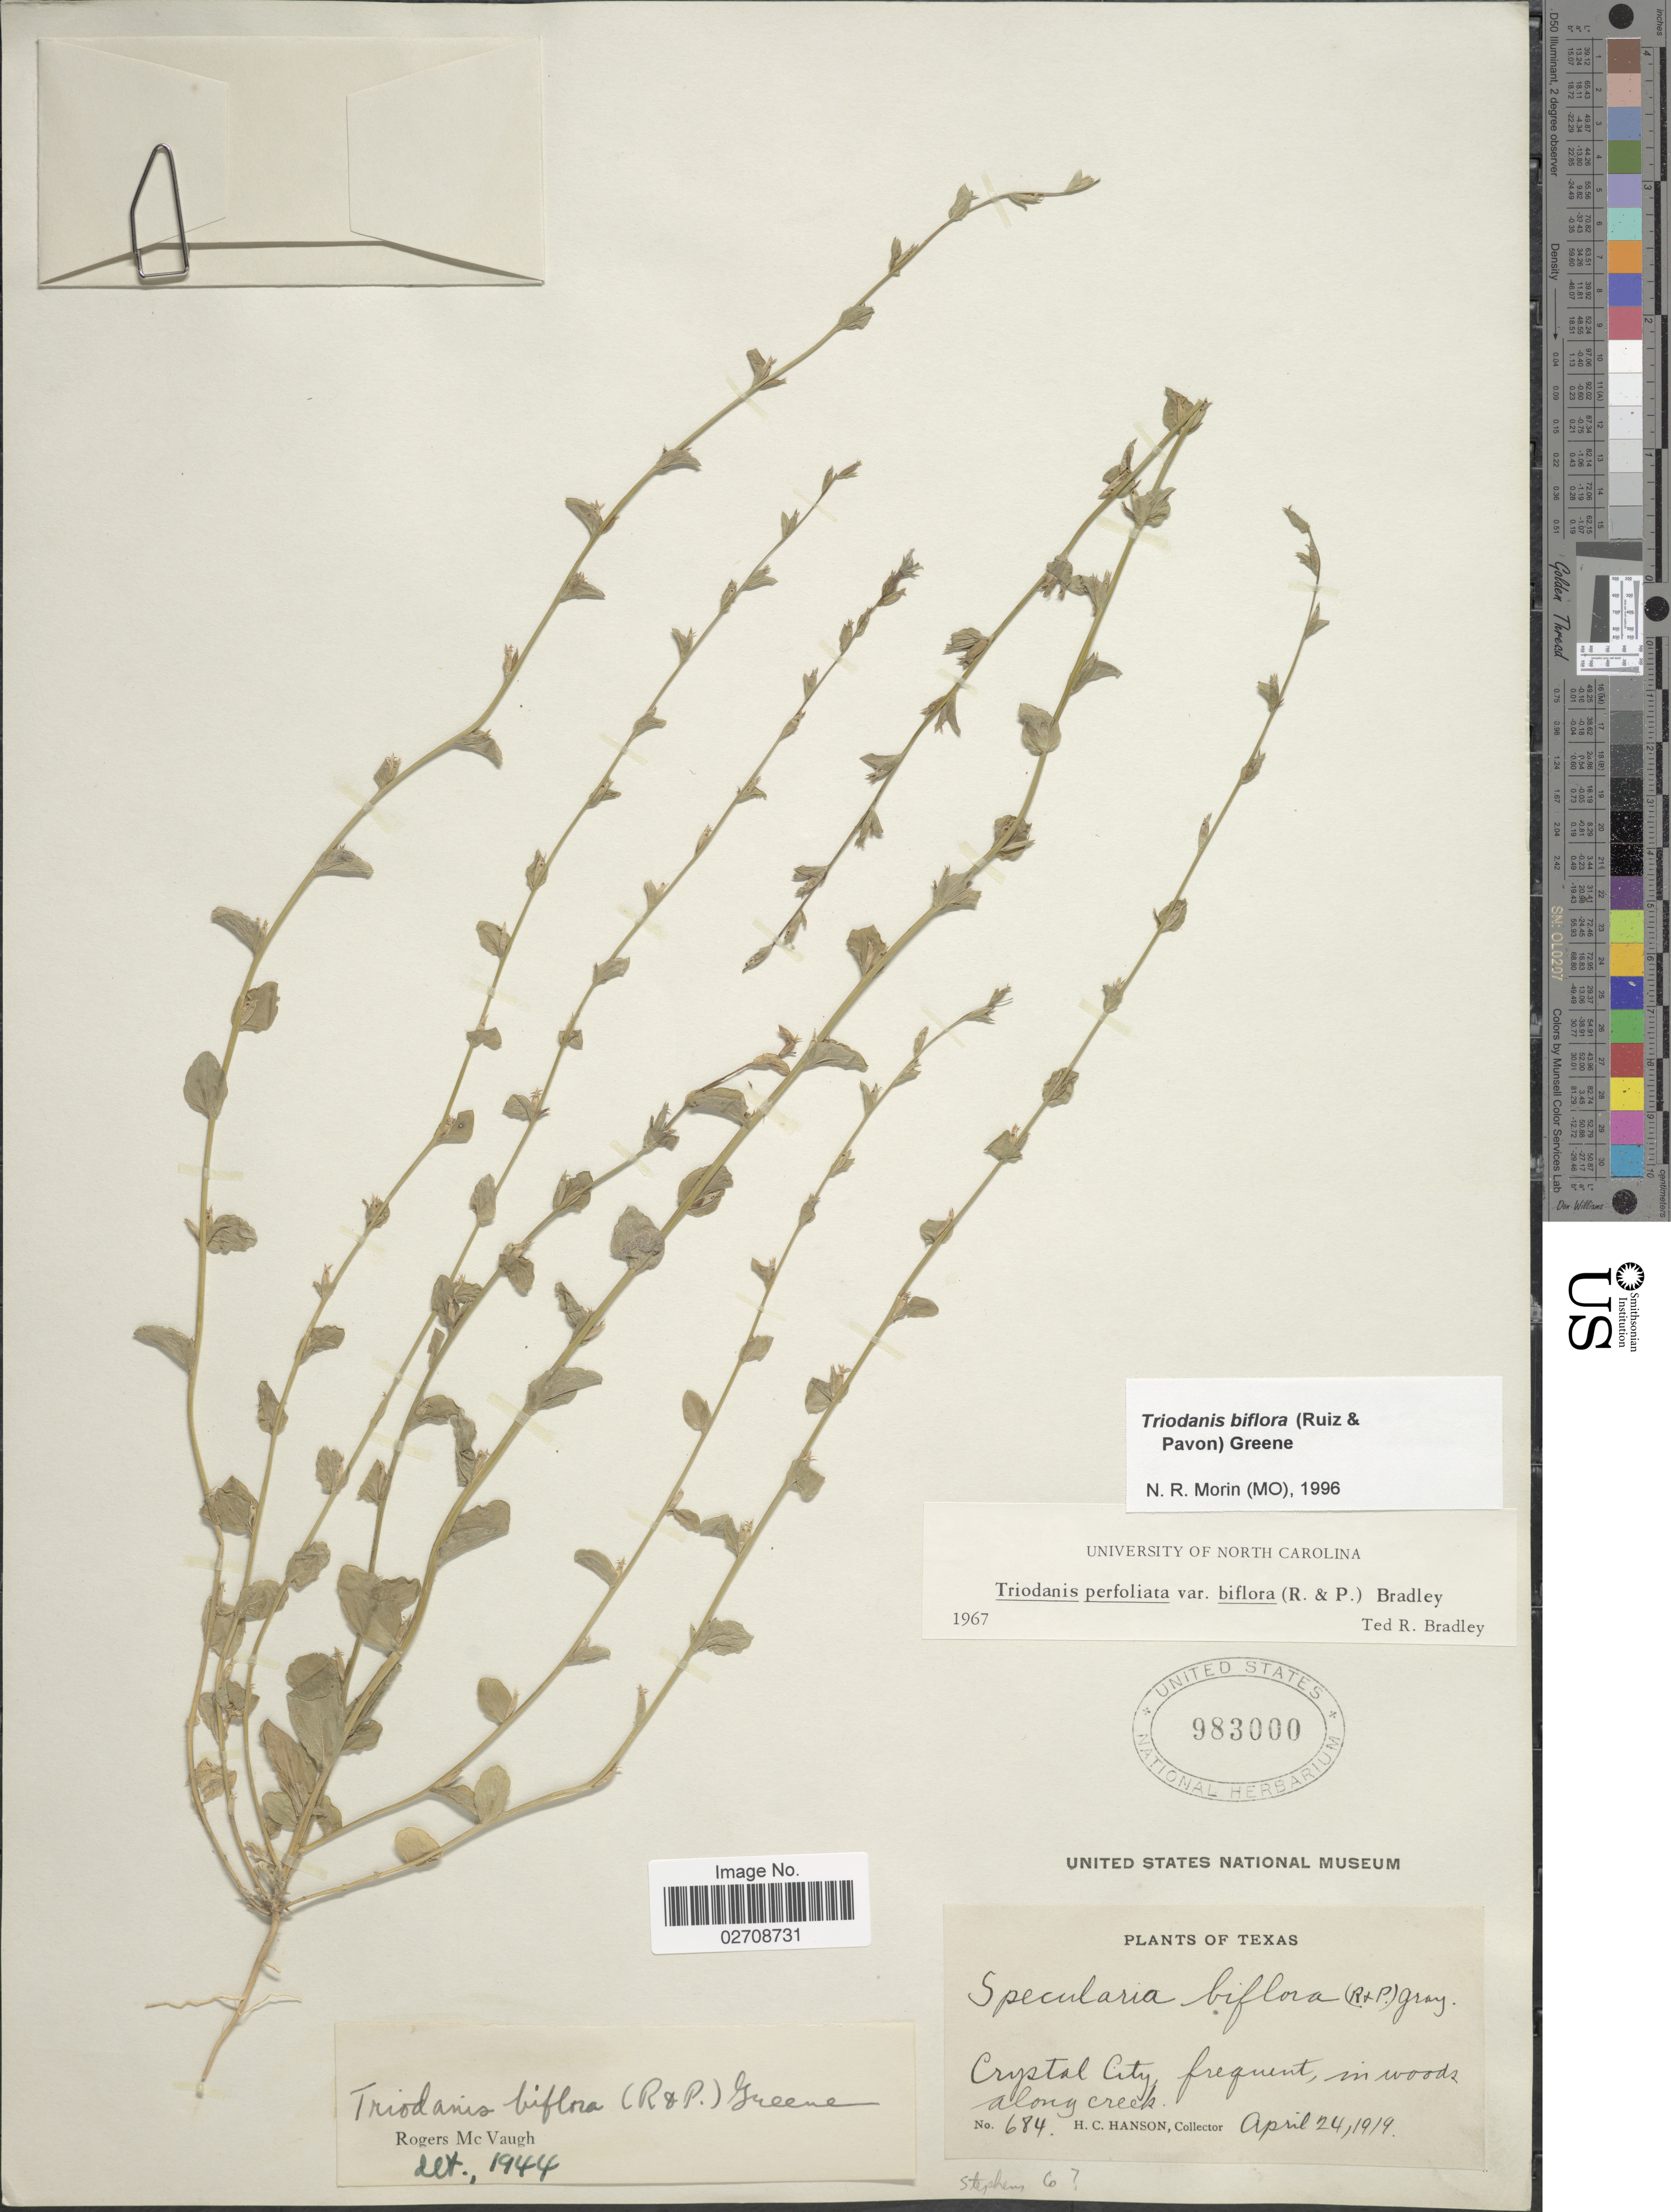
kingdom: Plantae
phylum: Tracheophyta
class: Magnoliopsida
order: Asterales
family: Campanulaceae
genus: Triodanis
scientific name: Triodanis biflora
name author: (Ruiz & Pav.) Greene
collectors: H. Hanson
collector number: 684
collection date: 1919-04-24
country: United States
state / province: Texas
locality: Crystal City, frequent in woods, along creek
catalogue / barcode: US 983000